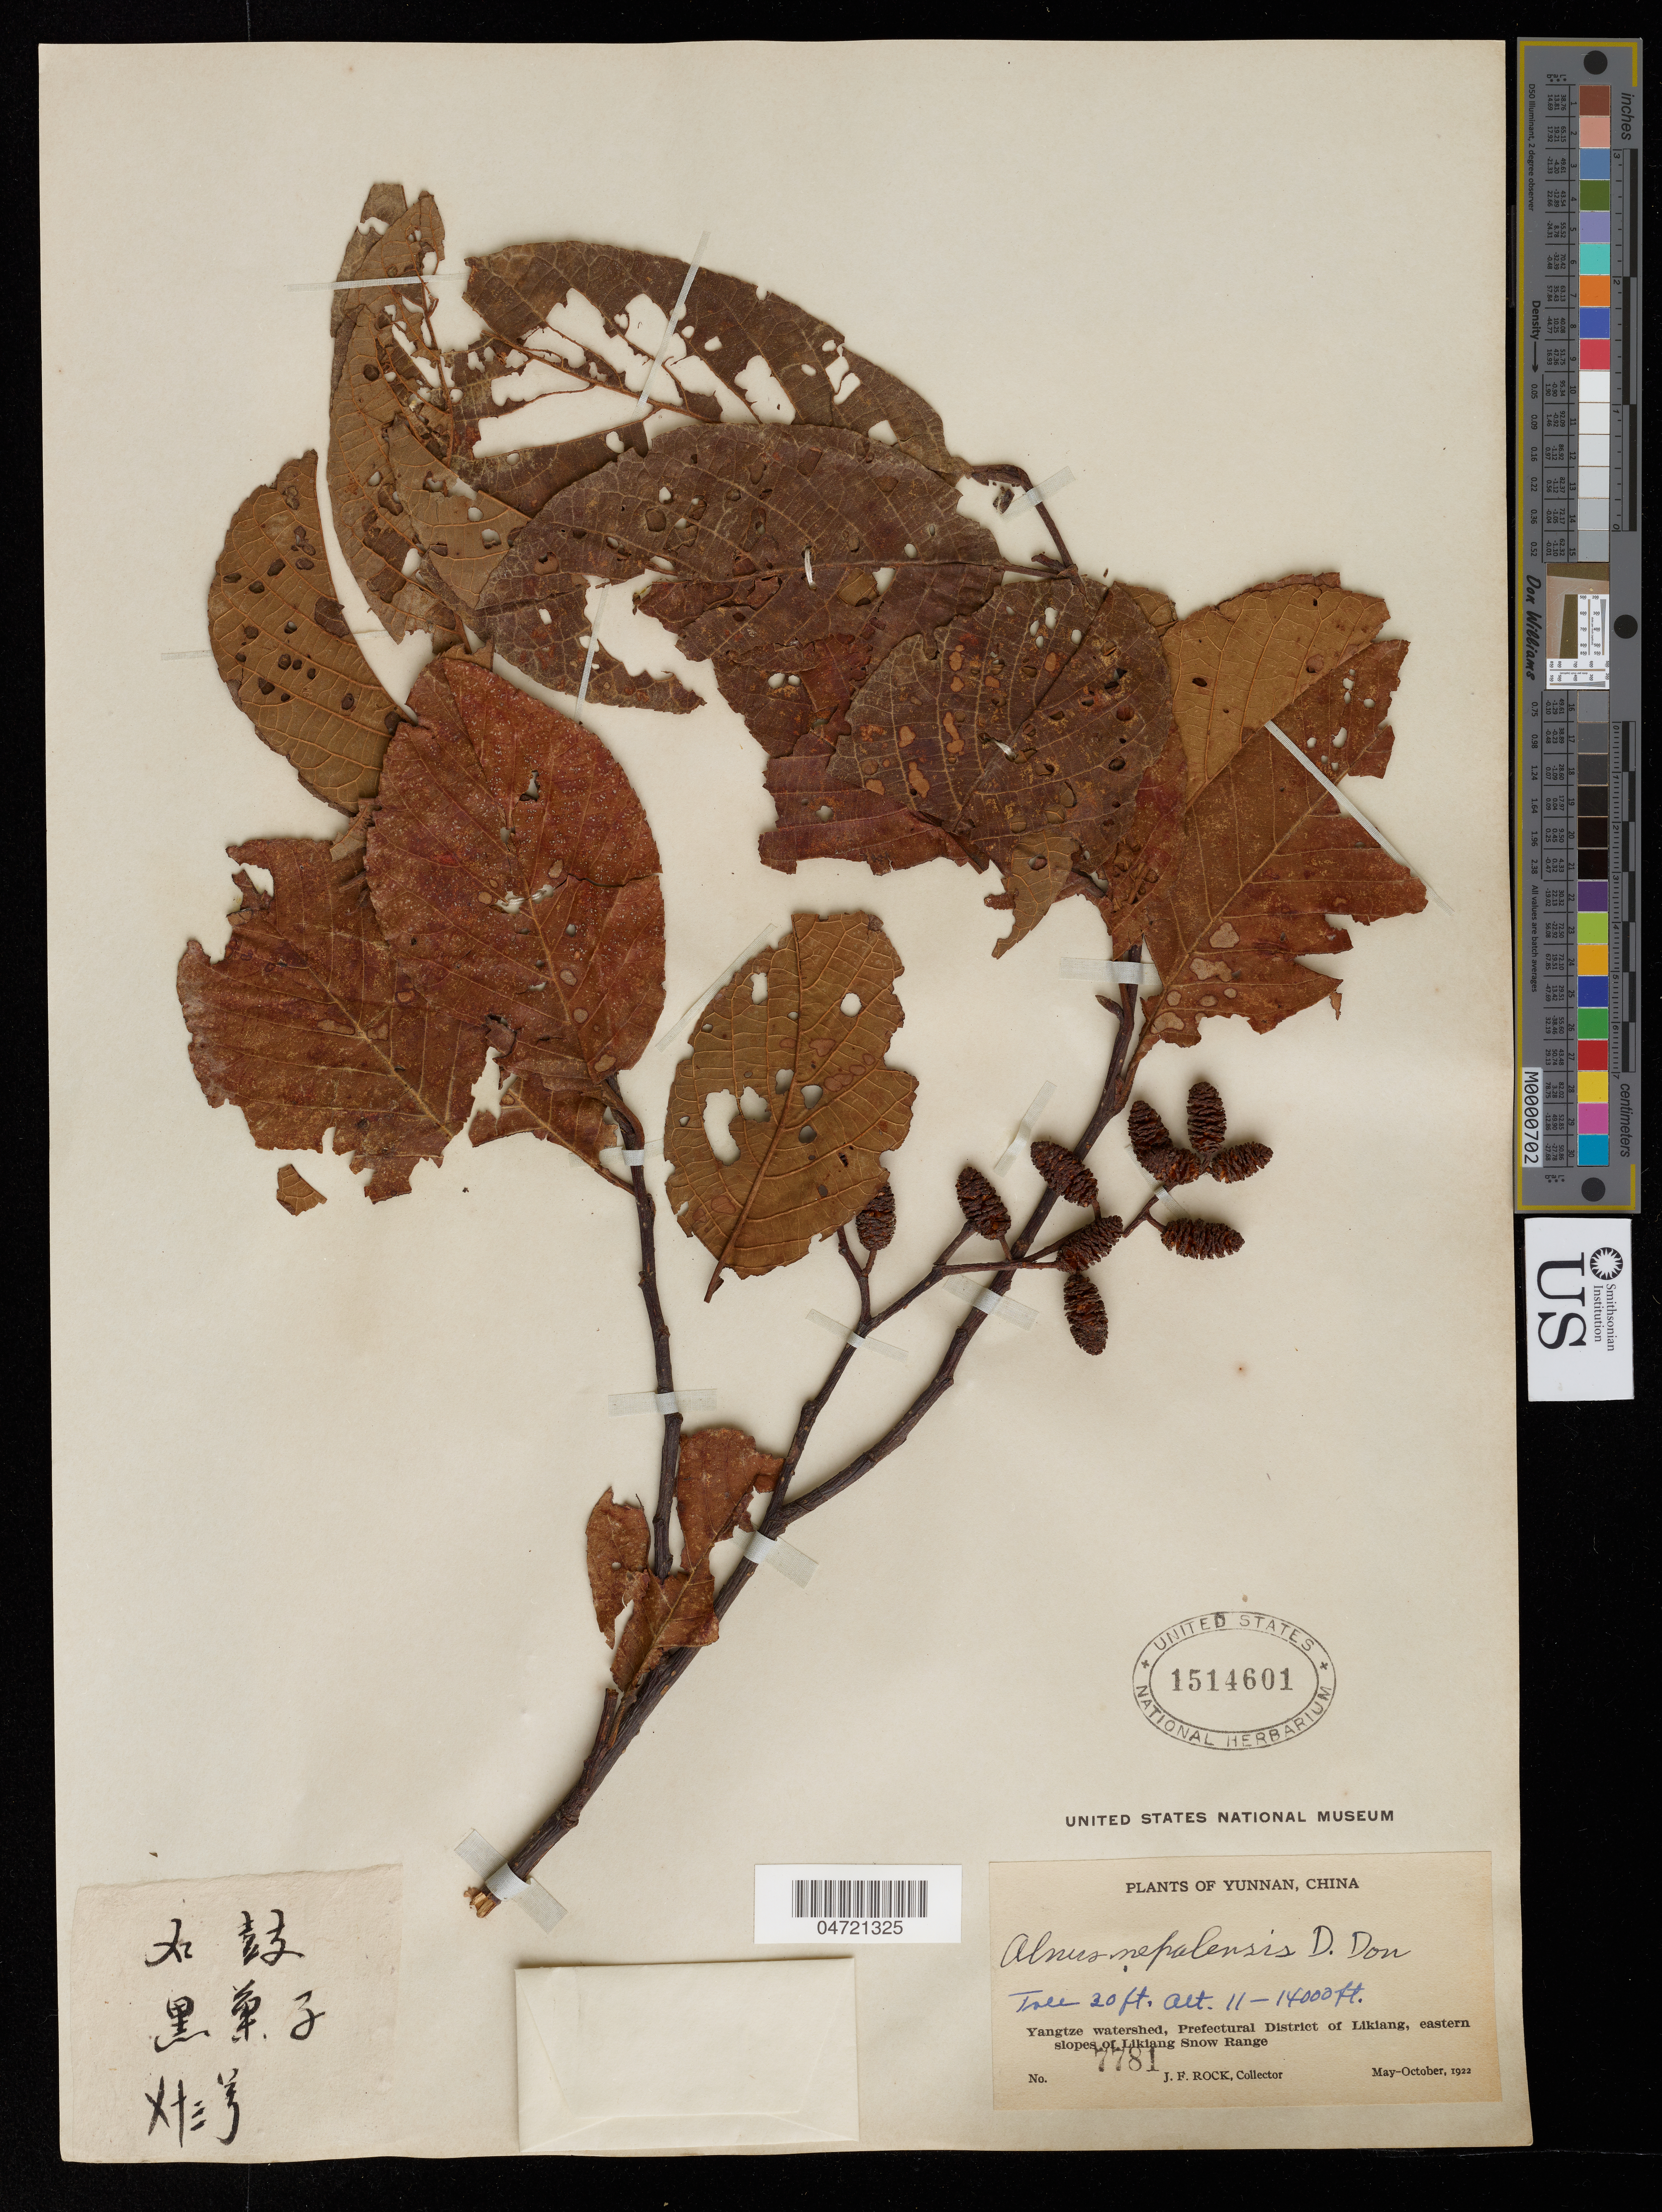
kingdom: Plantae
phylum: Tracheophyta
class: Magnoliopsida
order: Fagales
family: Betulaceae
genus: Alnus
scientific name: Alnus nepalensis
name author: D. Don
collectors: W. P. Fang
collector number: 5251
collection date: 1930-09-30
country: China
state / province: Sichuan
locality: Szechuan: Yenyuan-hsien.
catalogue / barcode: US 1626999